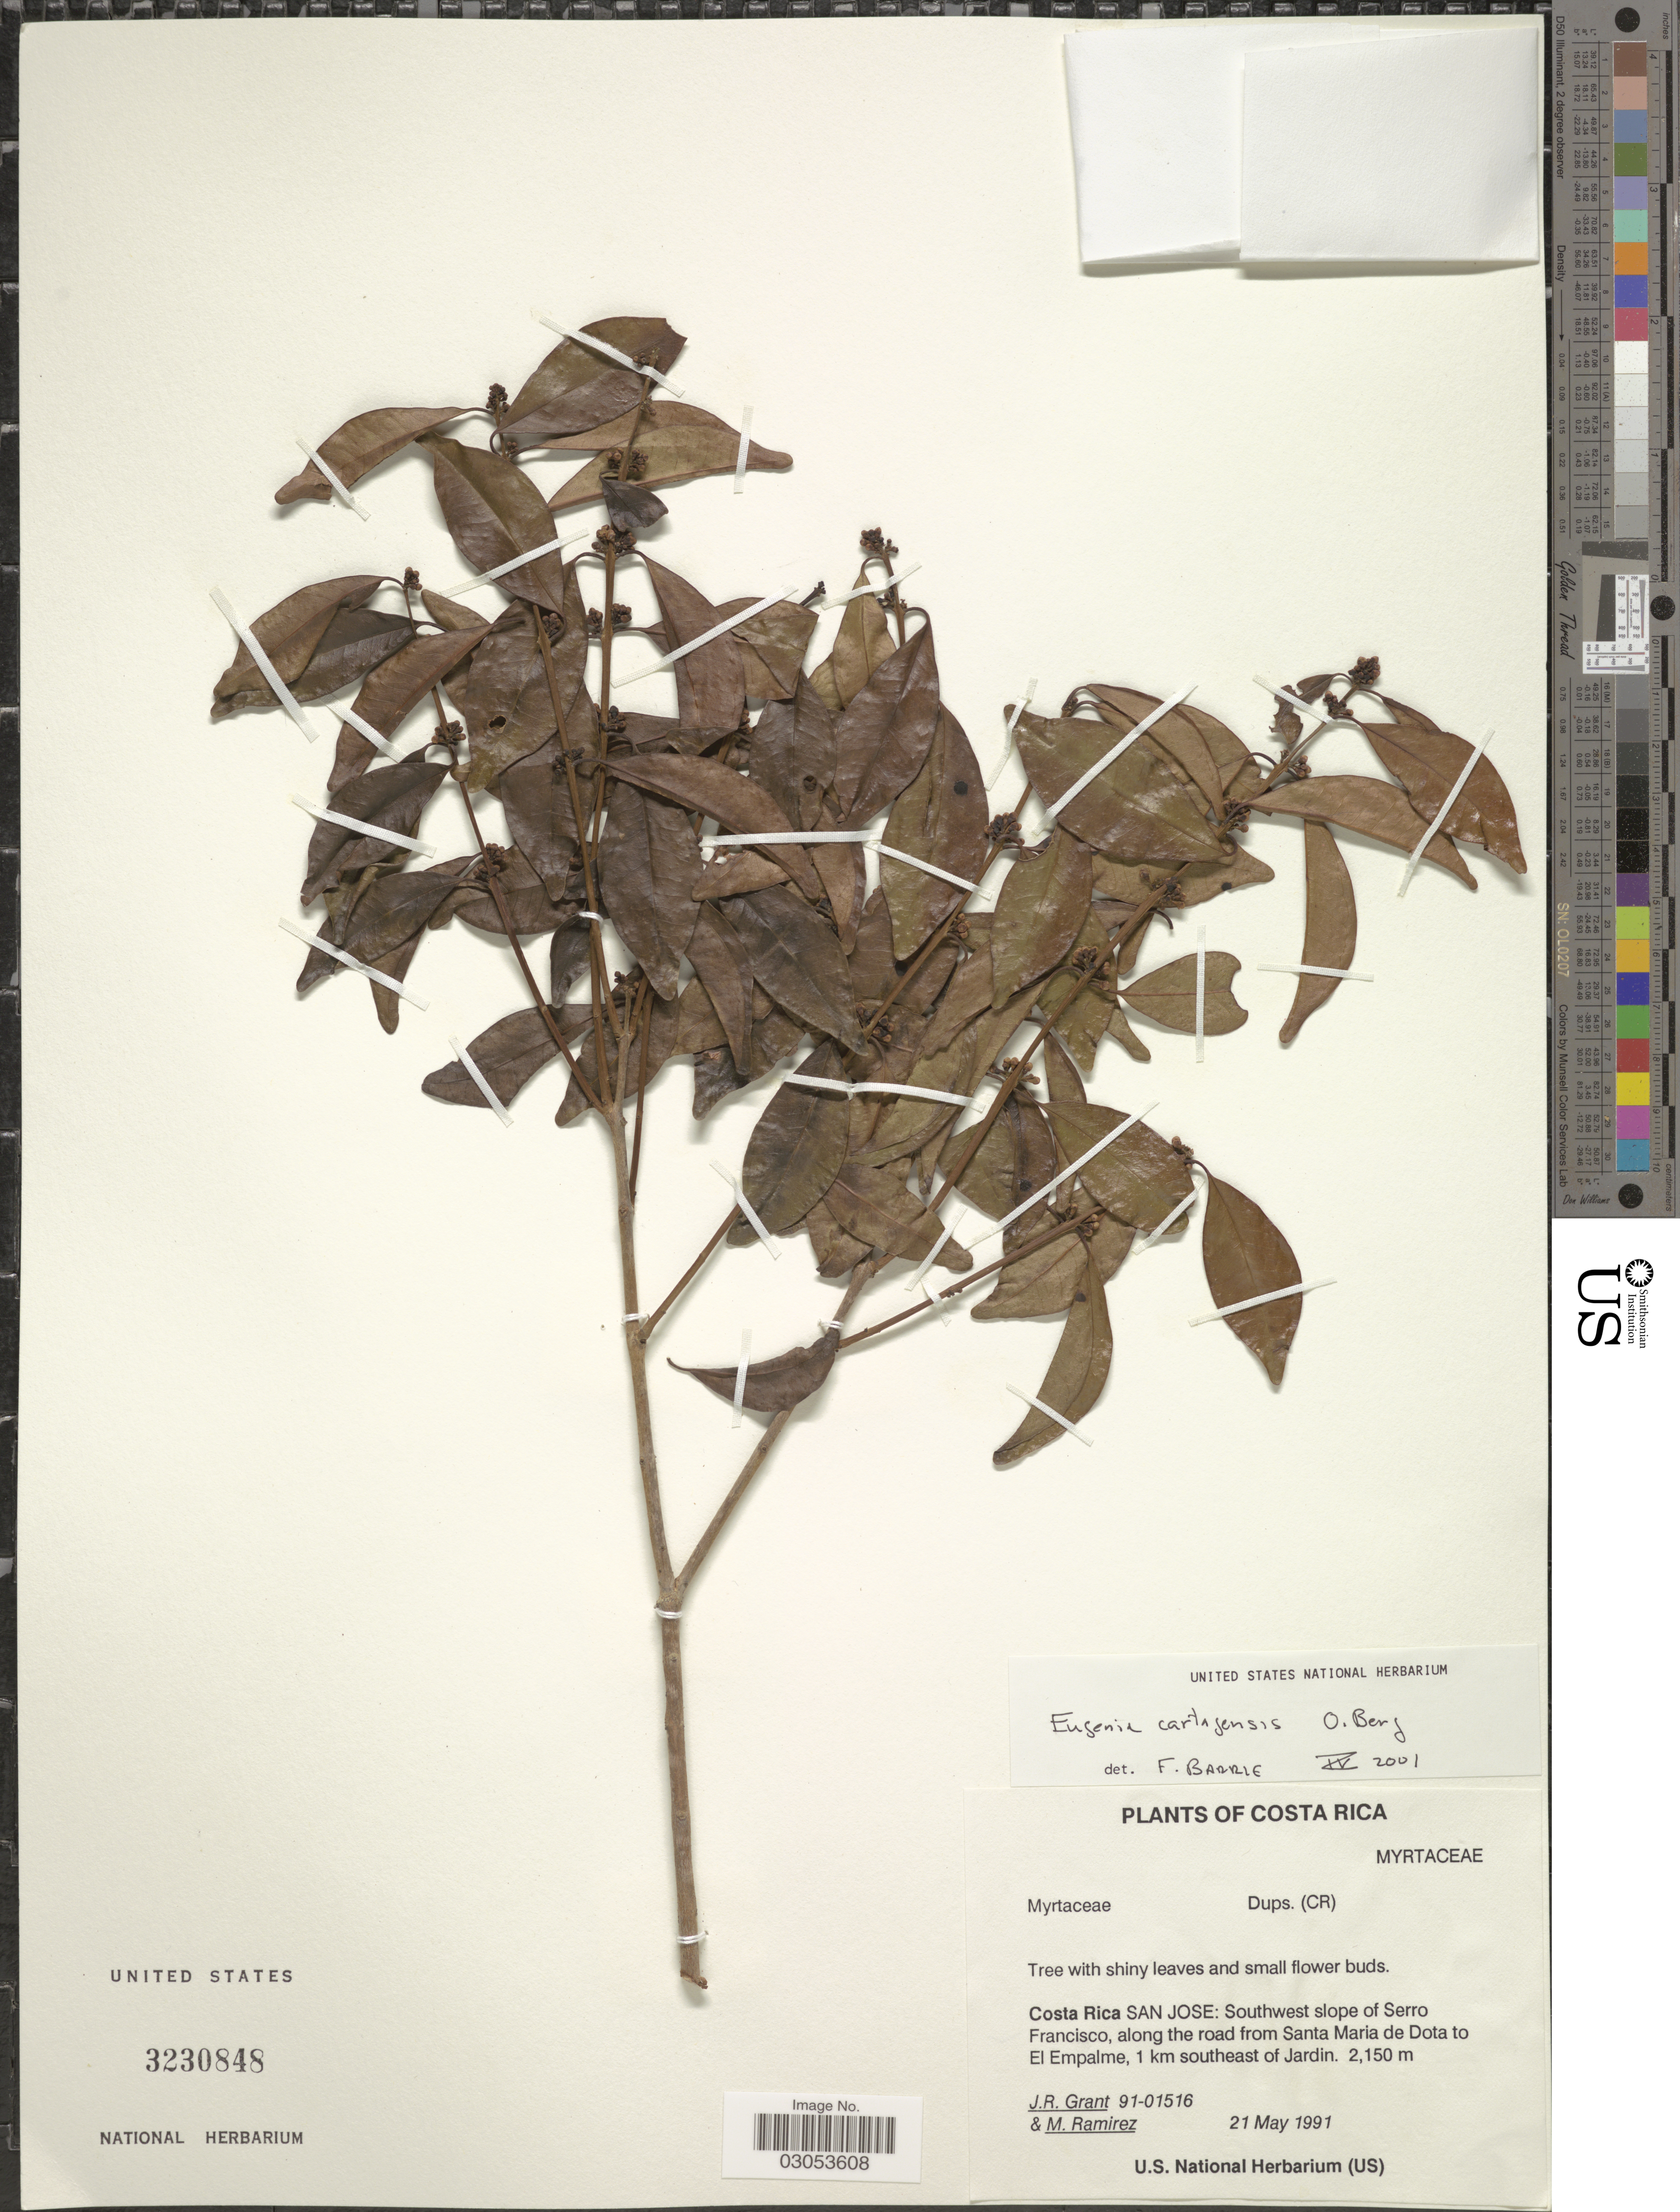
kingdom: Plantae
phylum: Tracheophyta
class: Magnoliopsida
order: Myrtales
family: Myrtaceae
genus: Eugenia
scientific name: Eugenia cartagensis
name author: O. Berg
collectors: J. Grant & M. Ramirez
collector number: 91-01516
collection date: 1991-05-21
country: Costa Rica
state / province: San José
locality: San Jose: Southwest slope of Serro Francisco, along the road from Santa María de Dota to El Empalme, 1 km southeast of Jardin.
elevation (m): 2150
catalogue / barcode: US 3230848